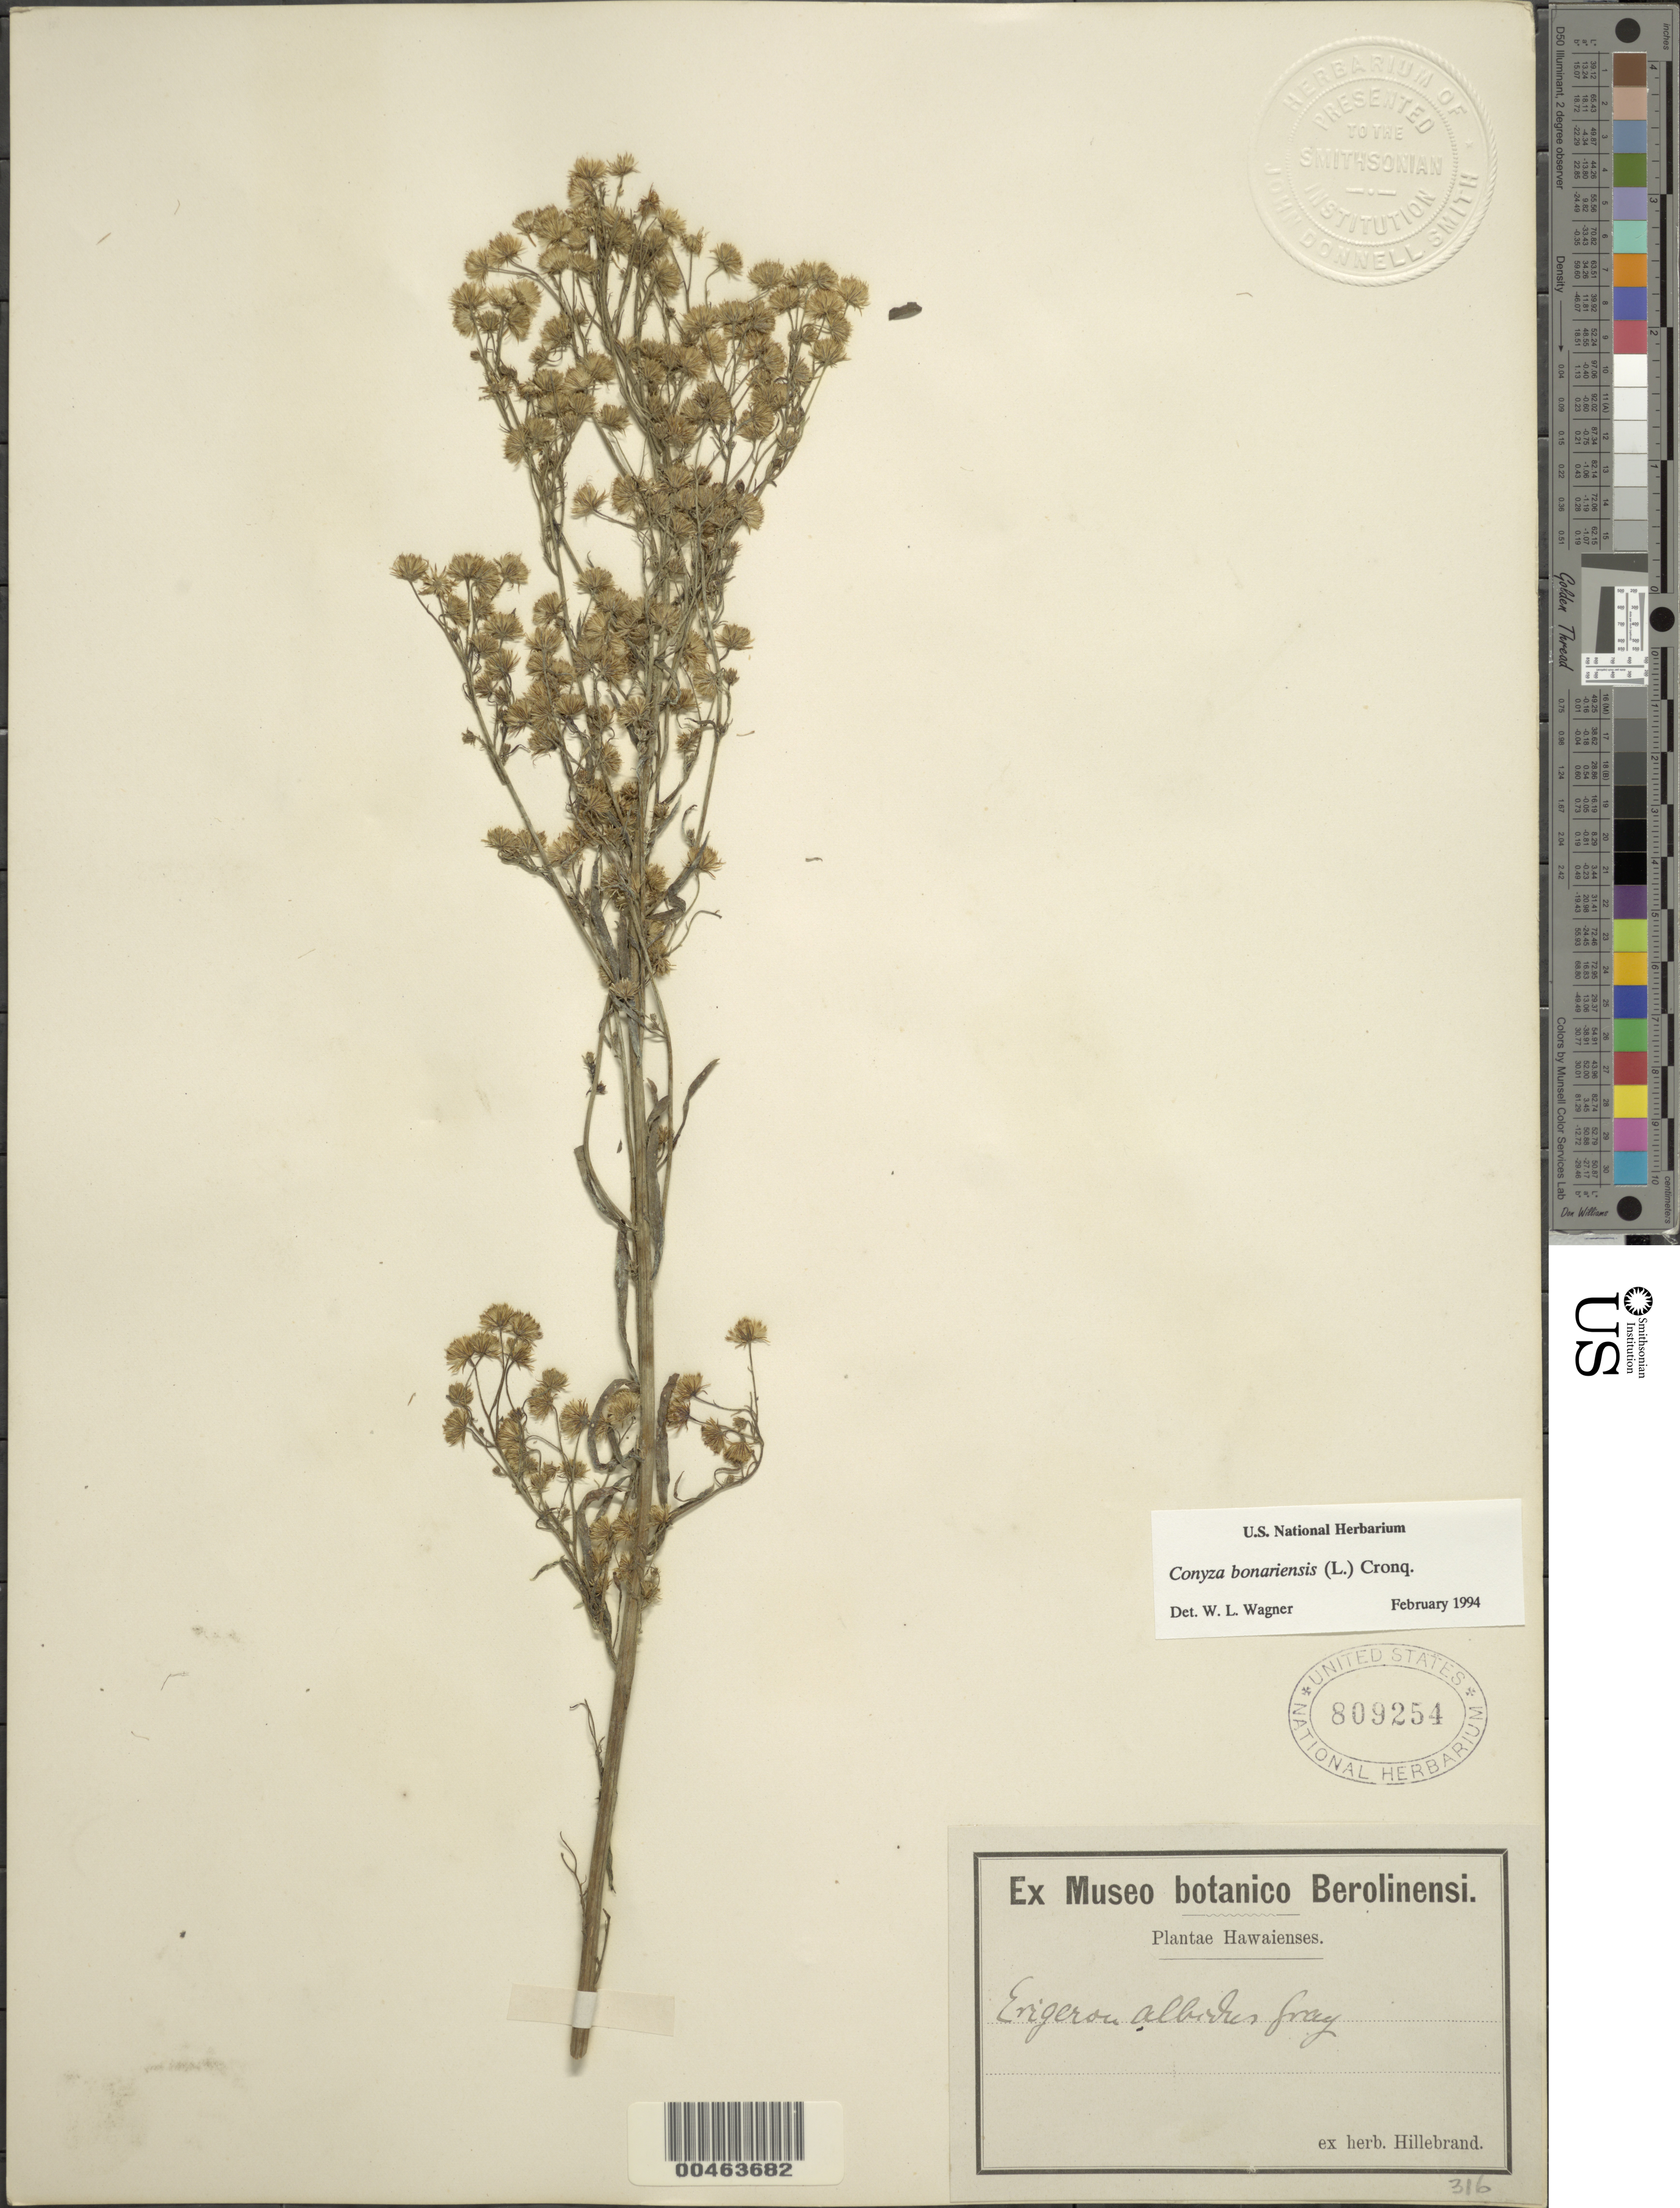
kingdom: Plantae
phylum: Tracheophyta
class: Magnoliopsida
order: Asterales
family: Asteraceae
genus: Erigeron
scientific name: Erigeron bonariensis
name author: L.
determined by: Wagner, W. L., (BOT), Smithsonian Institution - National Museum of Natural History (UNITED STATES)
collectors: W. Hillebrand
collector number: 316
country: United States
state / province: Hawaii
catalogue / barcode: US 809254